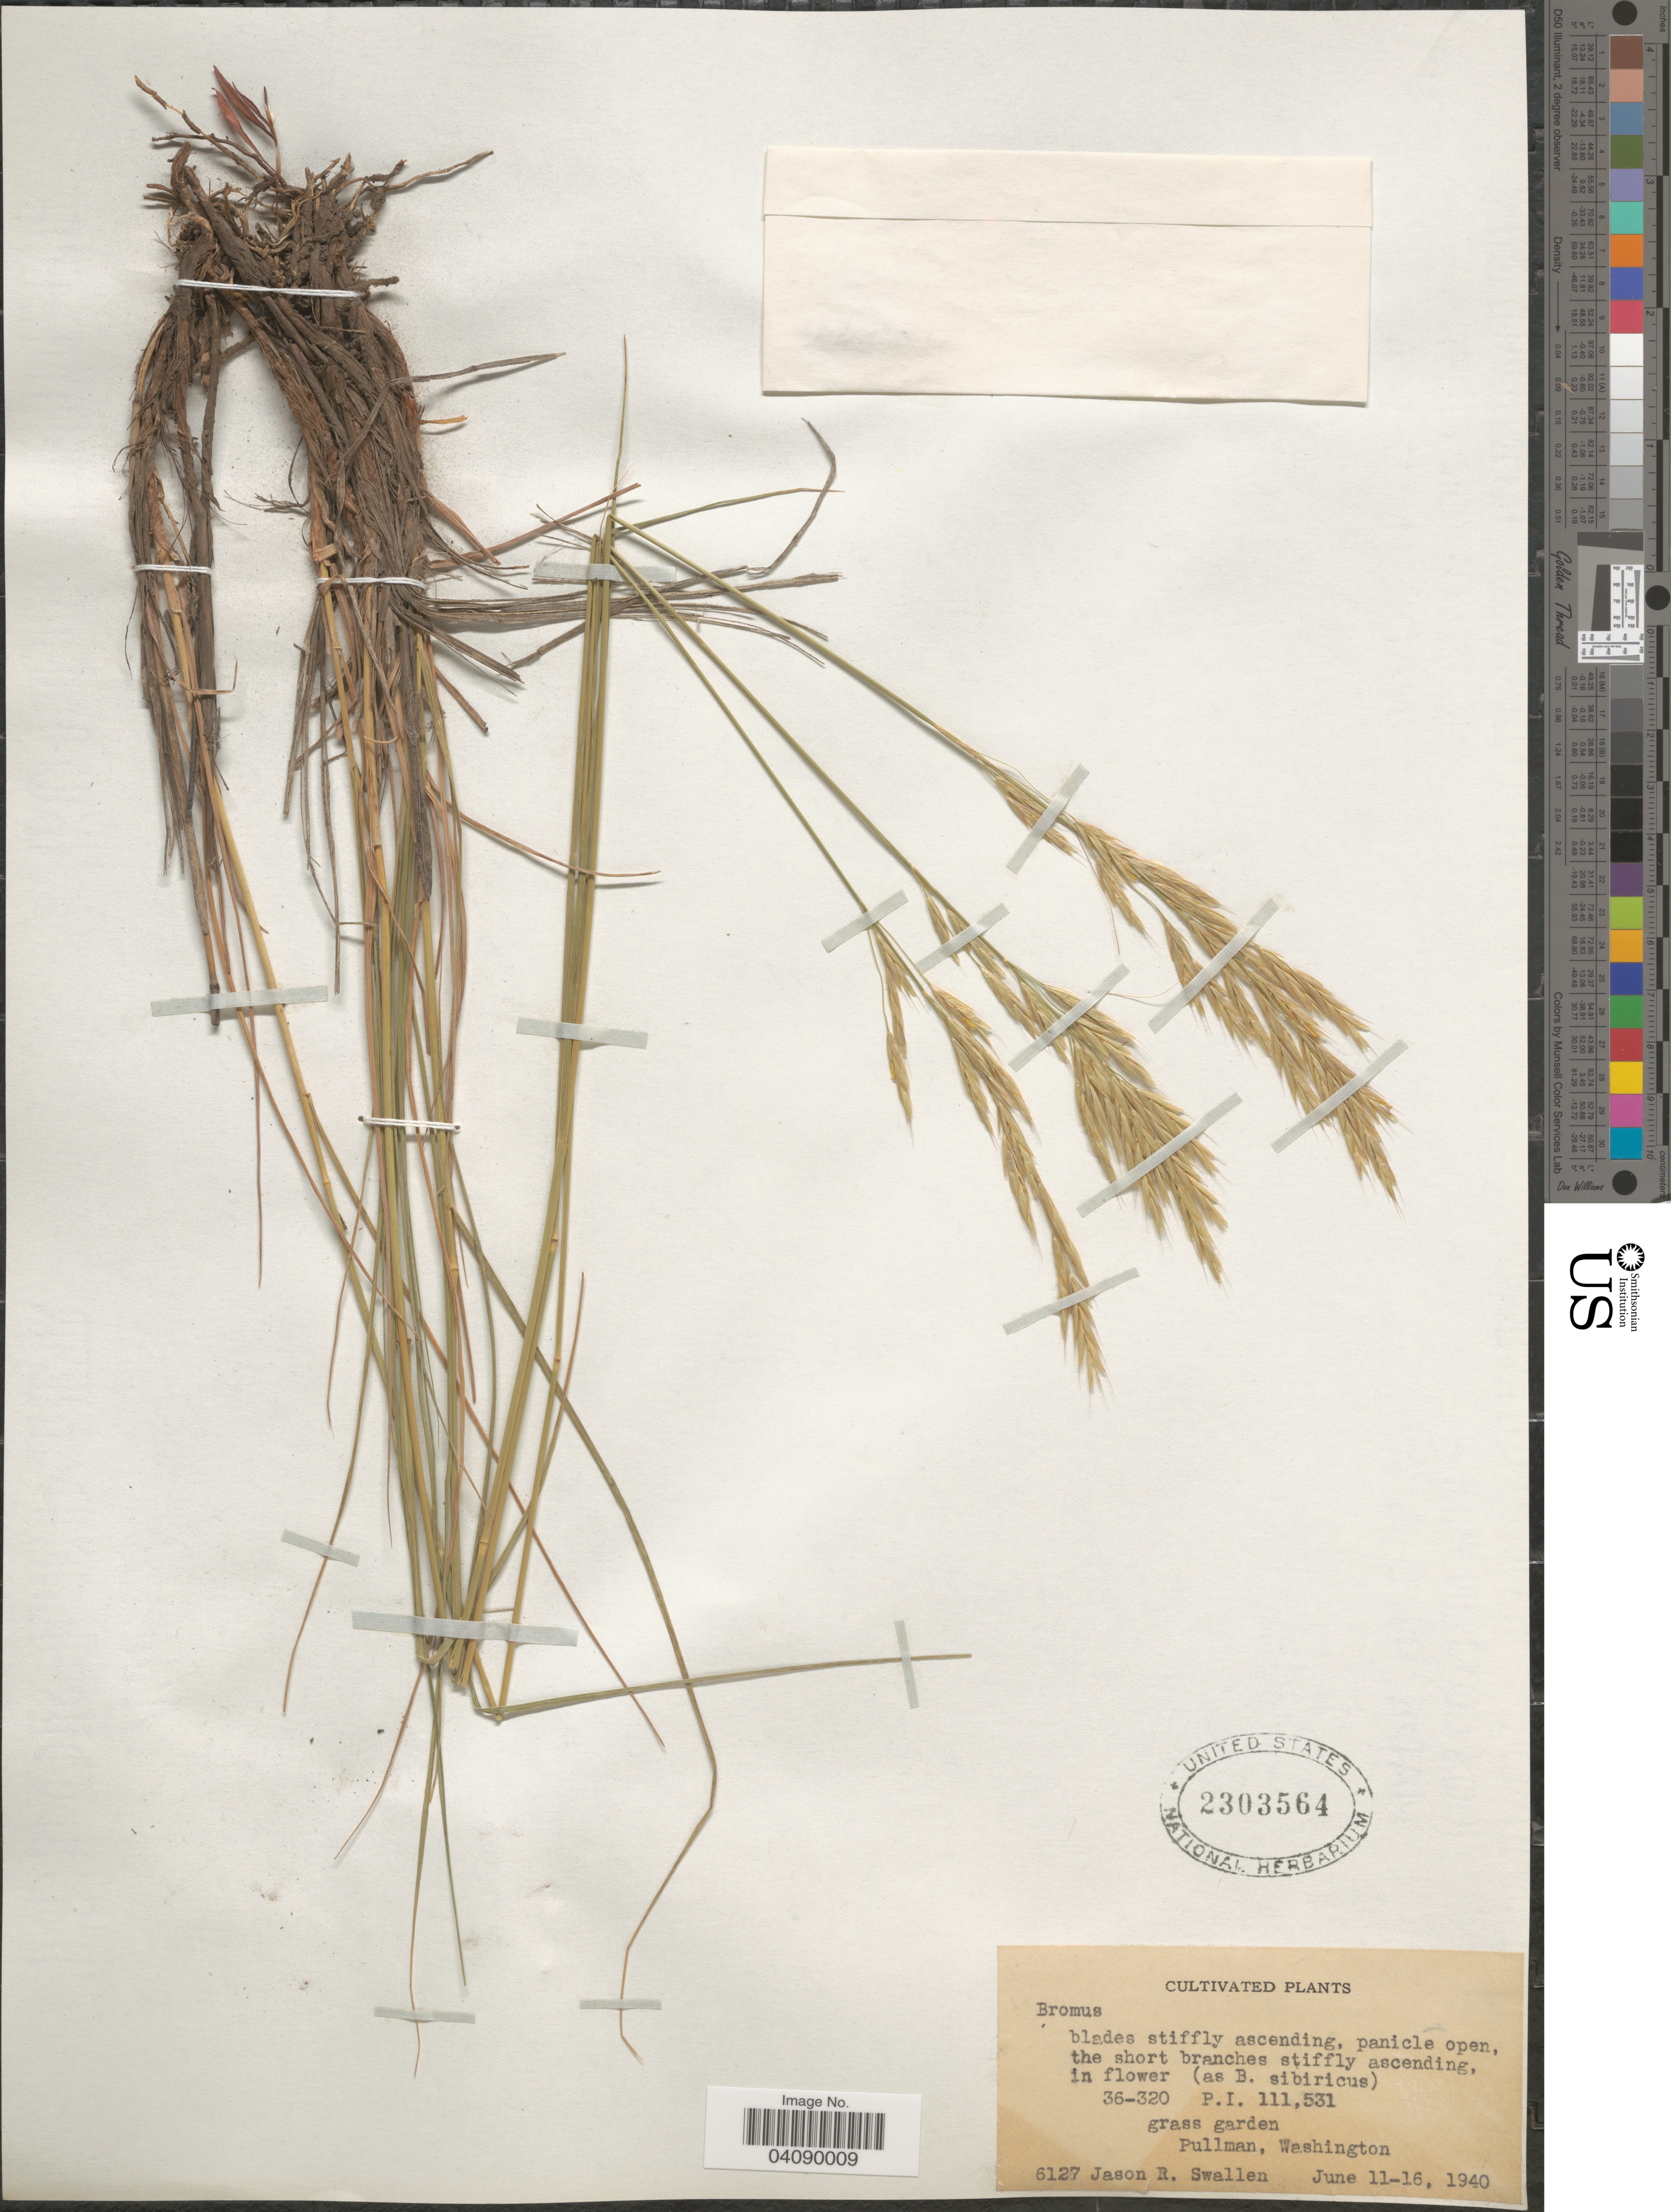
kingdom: Plantae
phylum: Tracheophyta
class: Liliopsida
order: Poales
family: Poaceae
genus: Bromus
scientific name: Bromus sp.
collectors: J. R. Swallen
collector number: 6127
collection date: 1940-06-11/1940-06-16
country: United States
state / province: Washington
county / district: Whitman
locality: Grass garden. Pullman.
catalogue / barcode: US 2303564